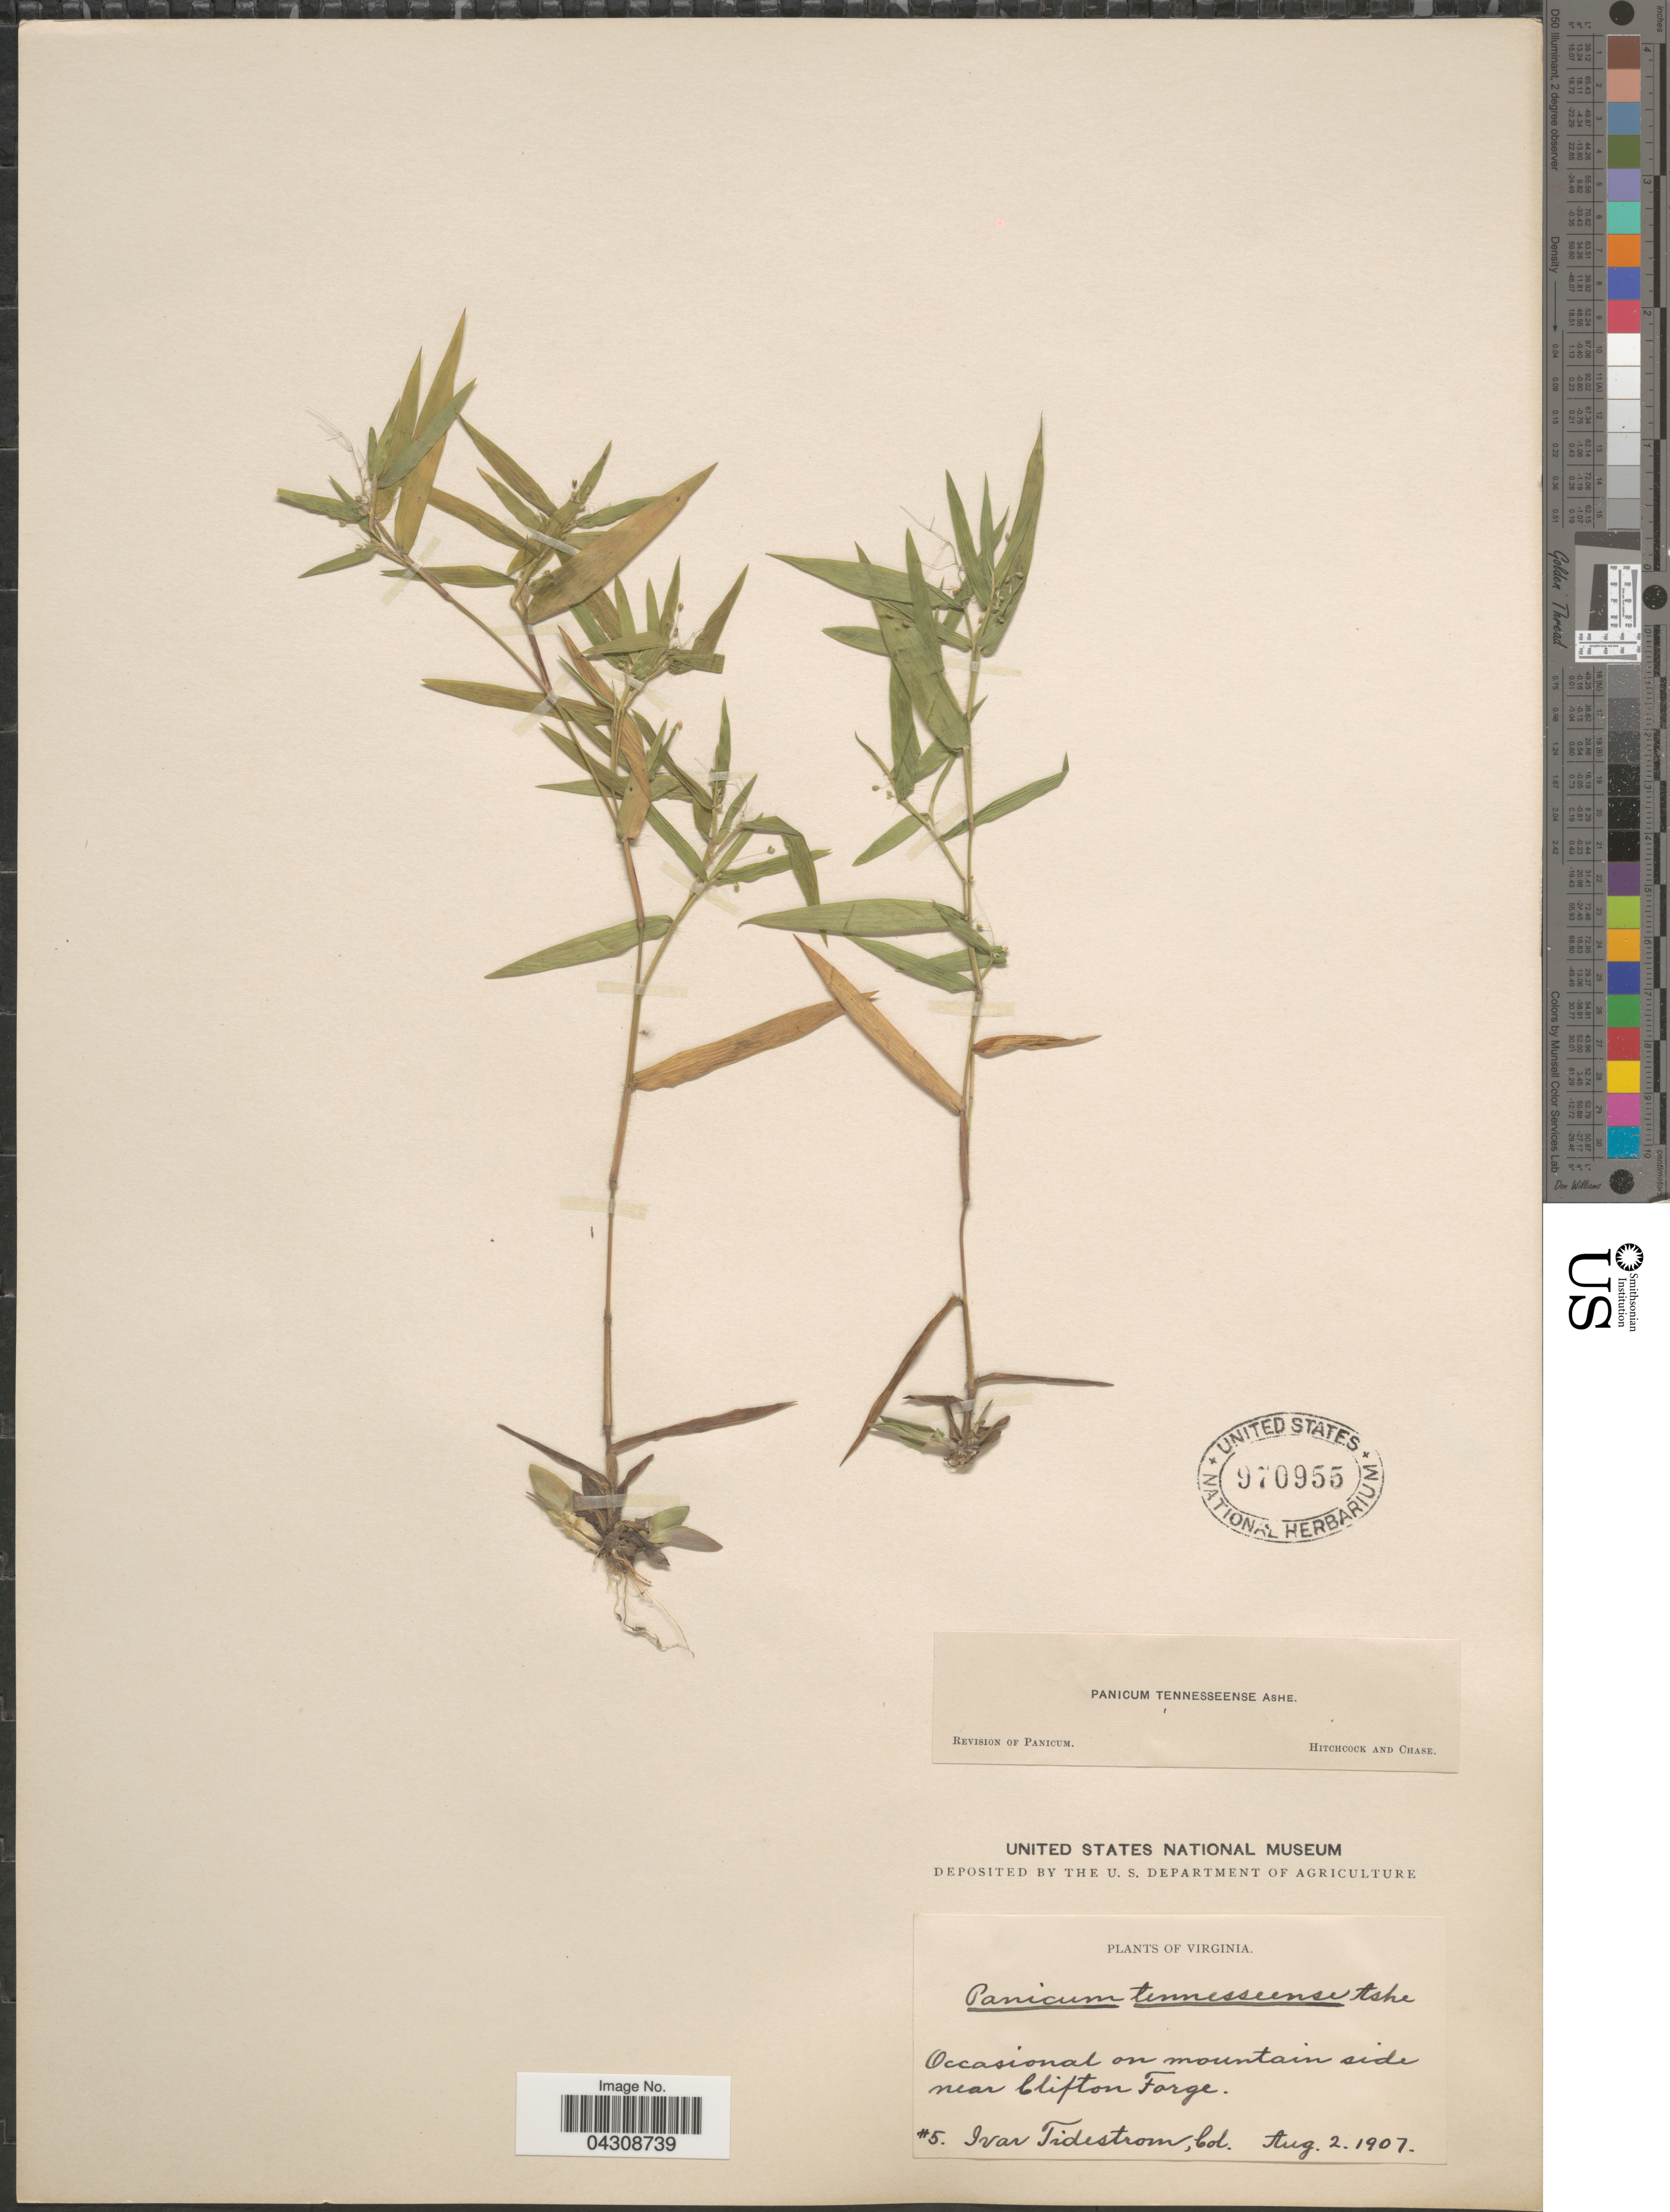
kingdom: Plantae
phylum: Tracheophyta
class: Liliopsida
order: Poales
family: Poaceae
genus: Dichanthelium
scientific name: Dichanthelium acuminatum var. acuminatum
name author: (Sw.) Gould & C.A. Clark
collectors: I. F. Tidestrom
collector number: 5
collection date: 1907-08-02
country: United States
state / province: Virginia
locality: Occasional on mountain side near Clifton Forge.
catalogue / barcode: US 970955